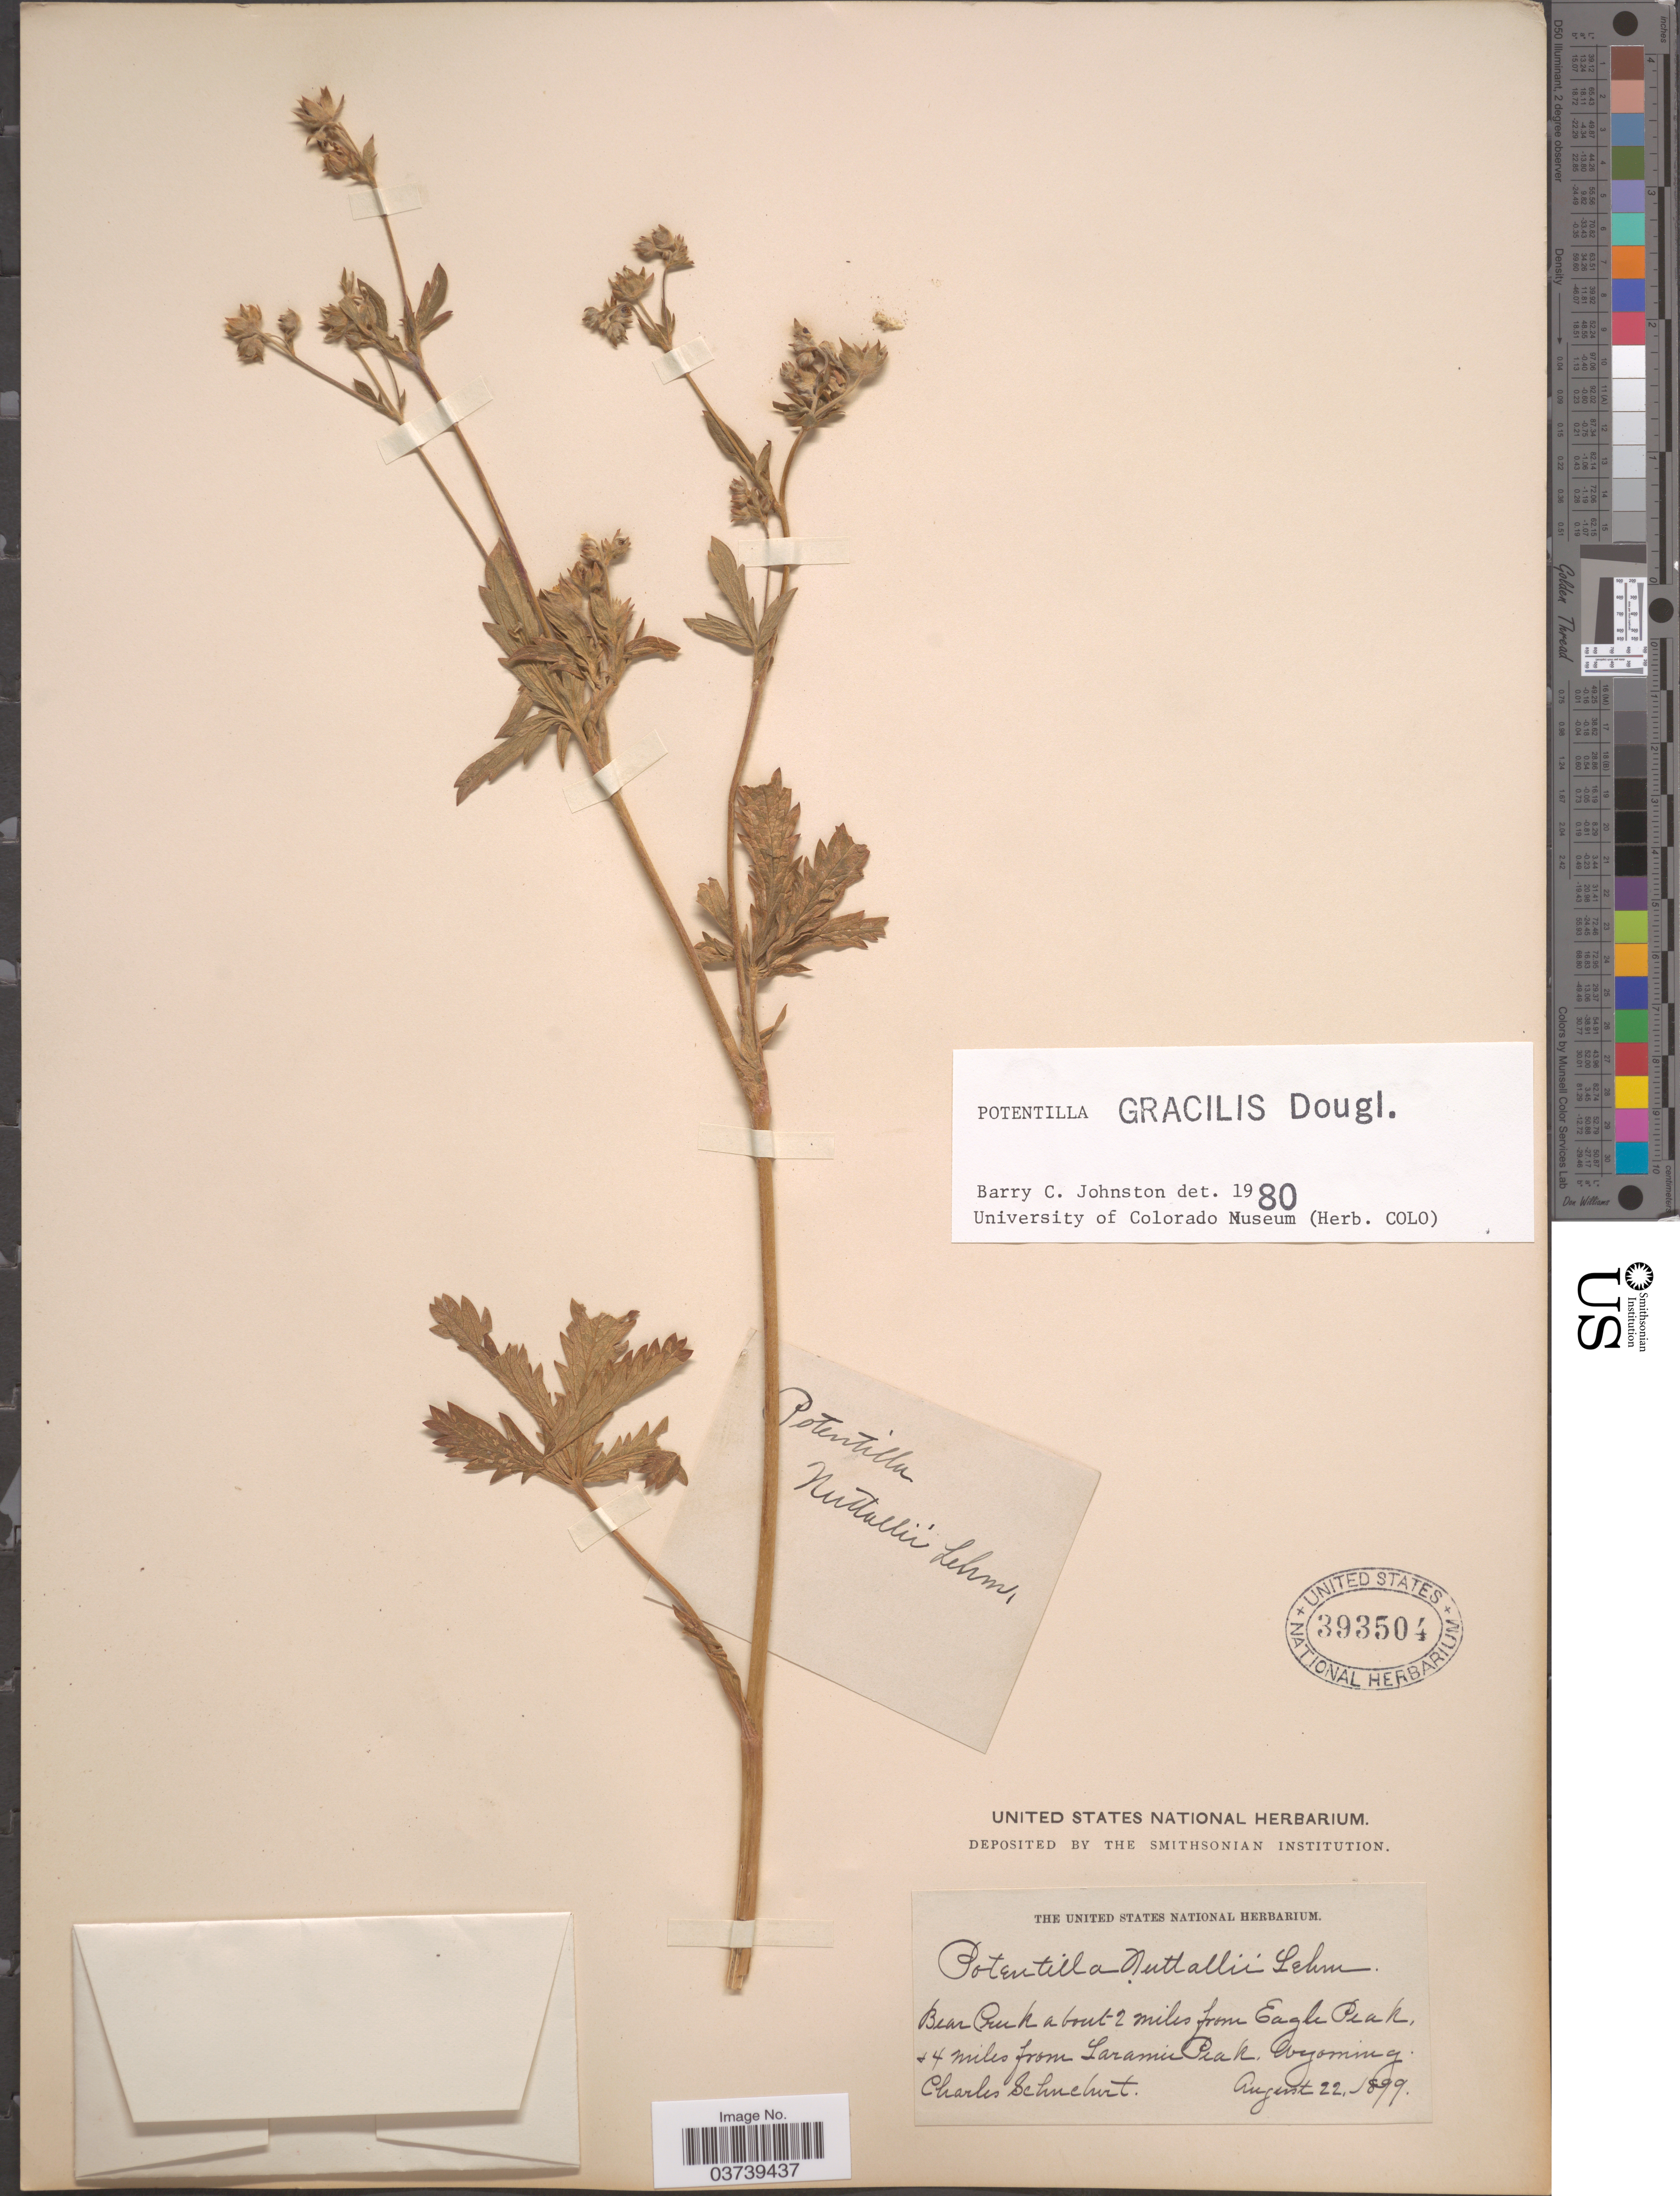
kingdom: Plantae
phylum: Tracheophyta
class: Magnoliopsida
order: Rosales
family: Rosaceae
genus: Potentilla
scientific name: Potentilla gracilis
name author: Douglas ex Hook.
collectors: C. Schuchert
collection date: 1899-08-22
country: United States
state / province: Wyoming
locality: Bear Creek about 2 miles from Eagle Peak, and 4 miles from Laramie Peak.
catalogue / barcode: US 393504